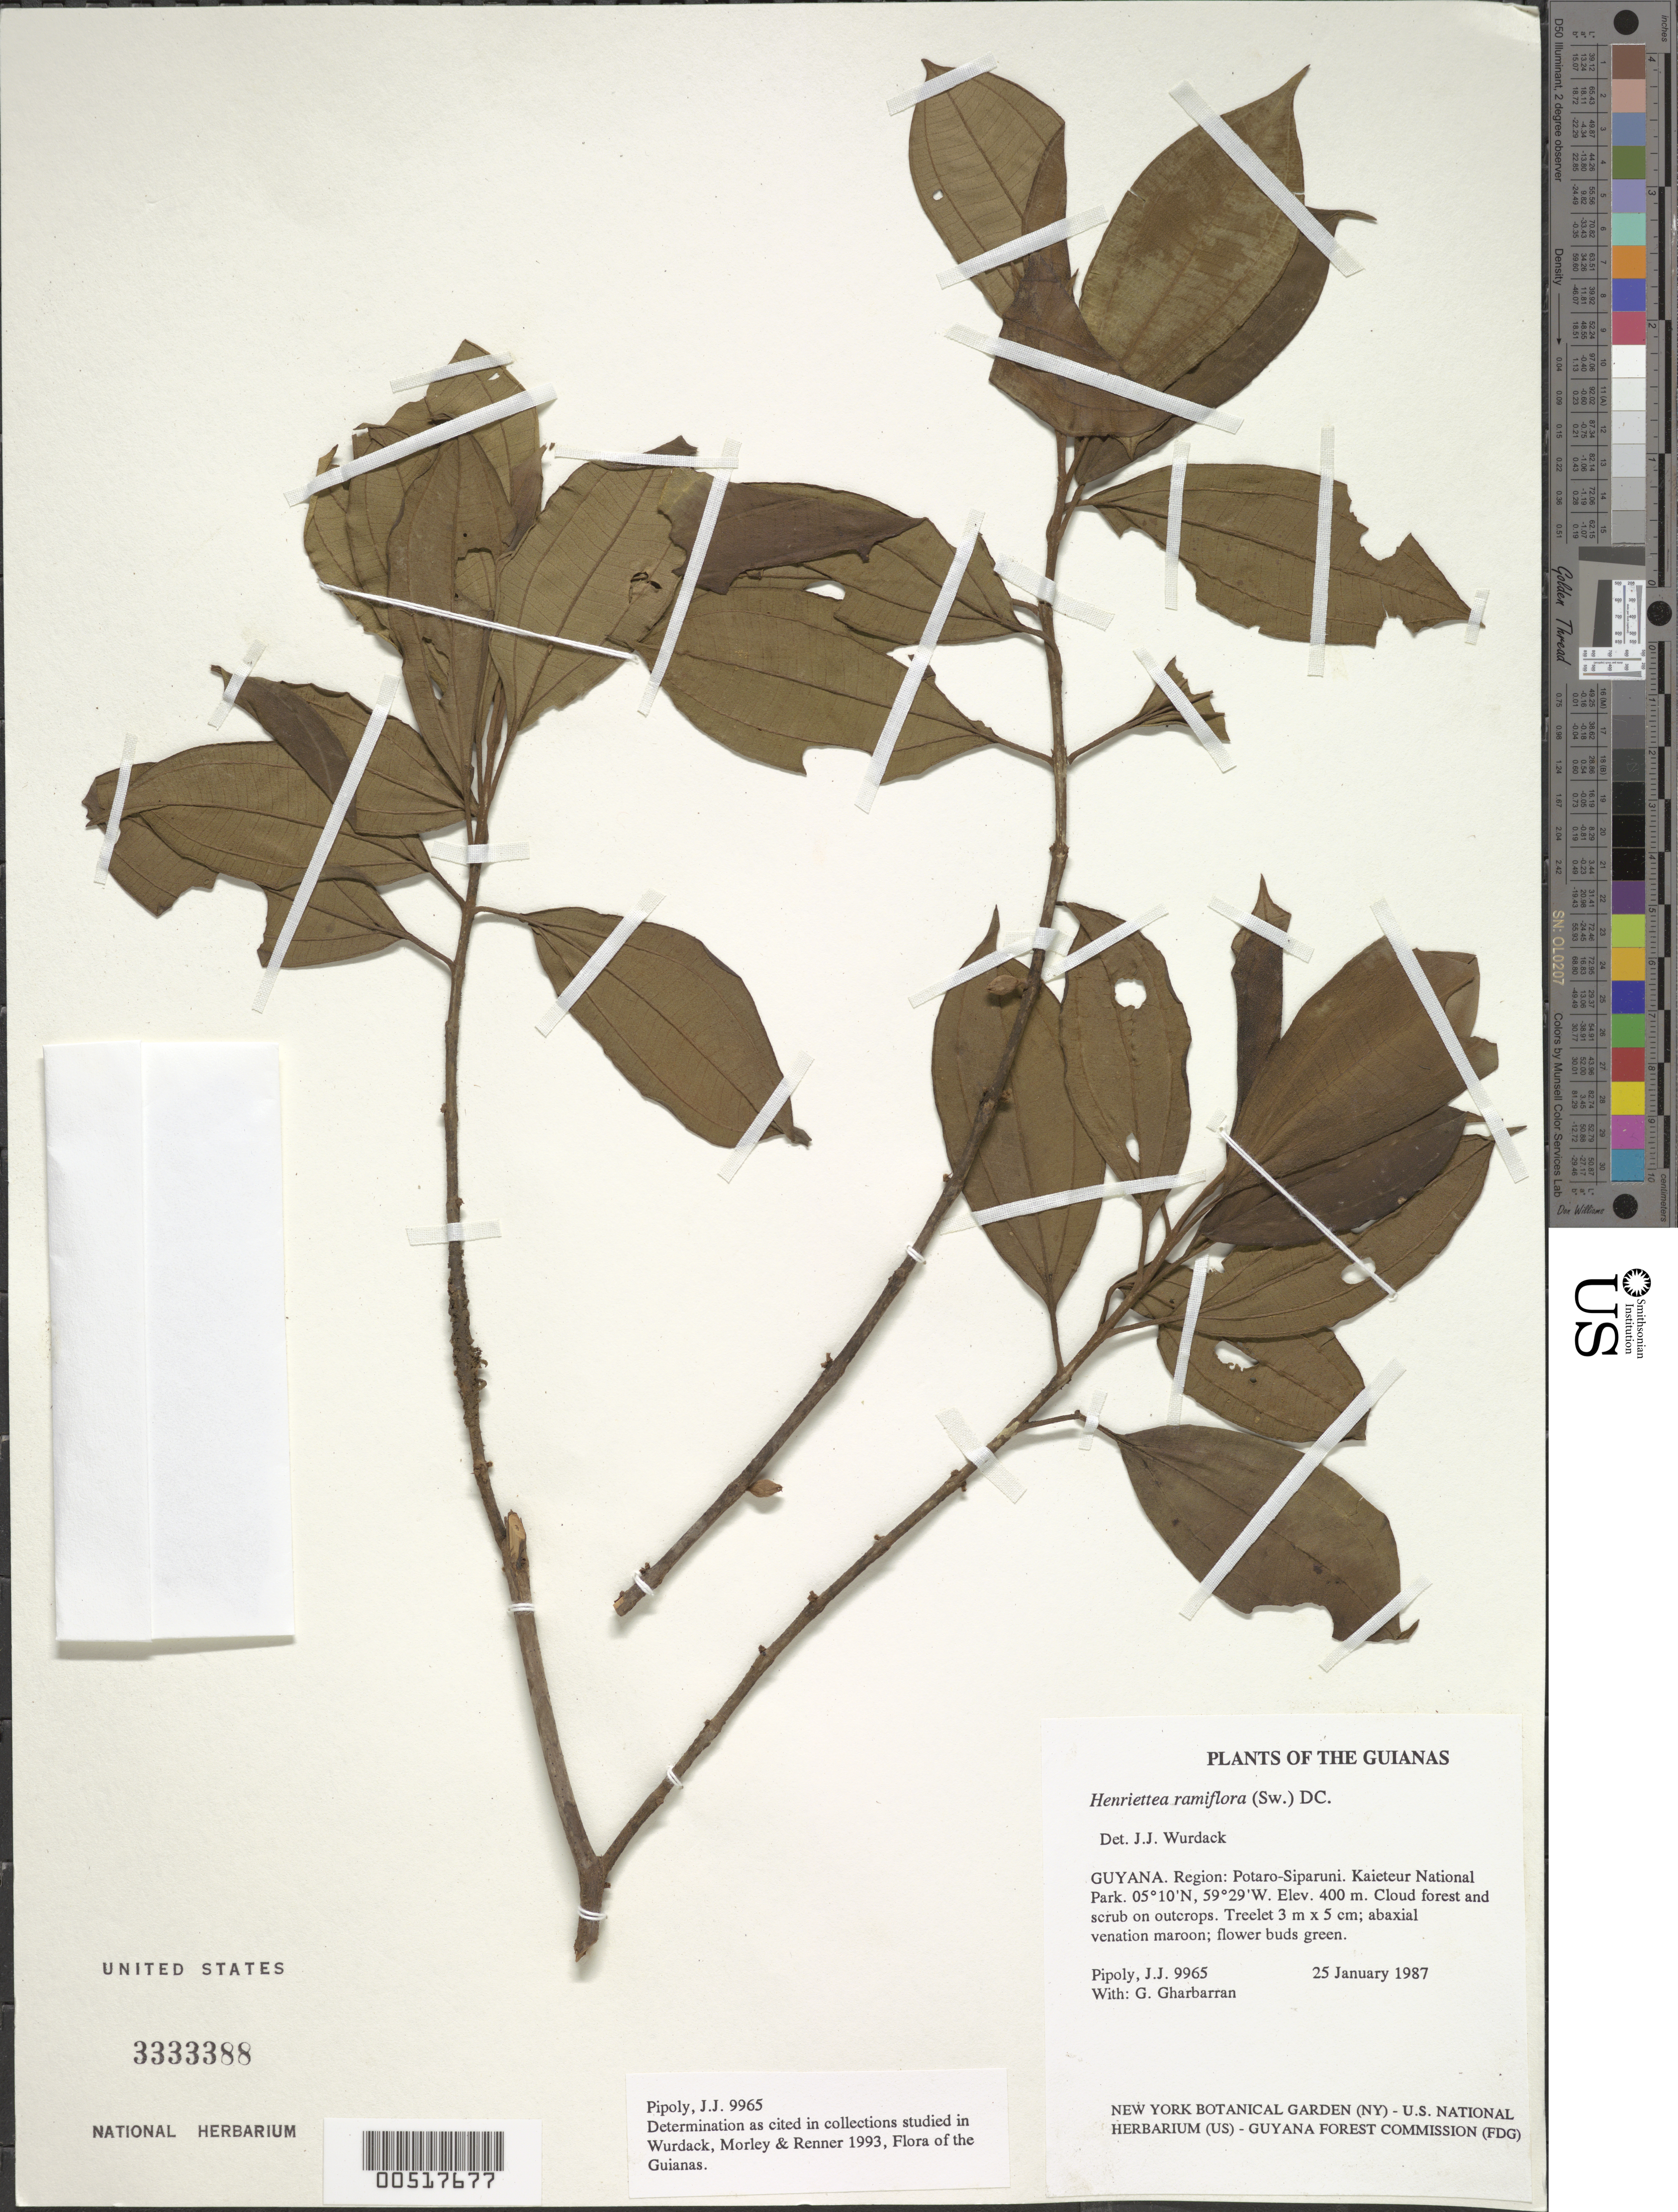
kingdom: Plantae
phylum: Tracheophyta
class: Magnoliopsida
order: Myrtales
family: Melastomataceae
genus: Henriettea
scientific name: Henriettea ramiflora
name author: (Sw.) DC.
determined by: Wurdack, John J., (US), US (UNITED STATES)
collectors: J. J. Pipoly & G. Gharbarran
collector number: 9965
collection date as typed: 25 January 1987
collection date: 1987-01-25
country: Guyana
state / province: Potaro-Siparuni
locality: Kaieteur National Park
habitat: Cloud forest and scrub on outcrops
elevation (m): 400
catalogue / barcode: US 3333388